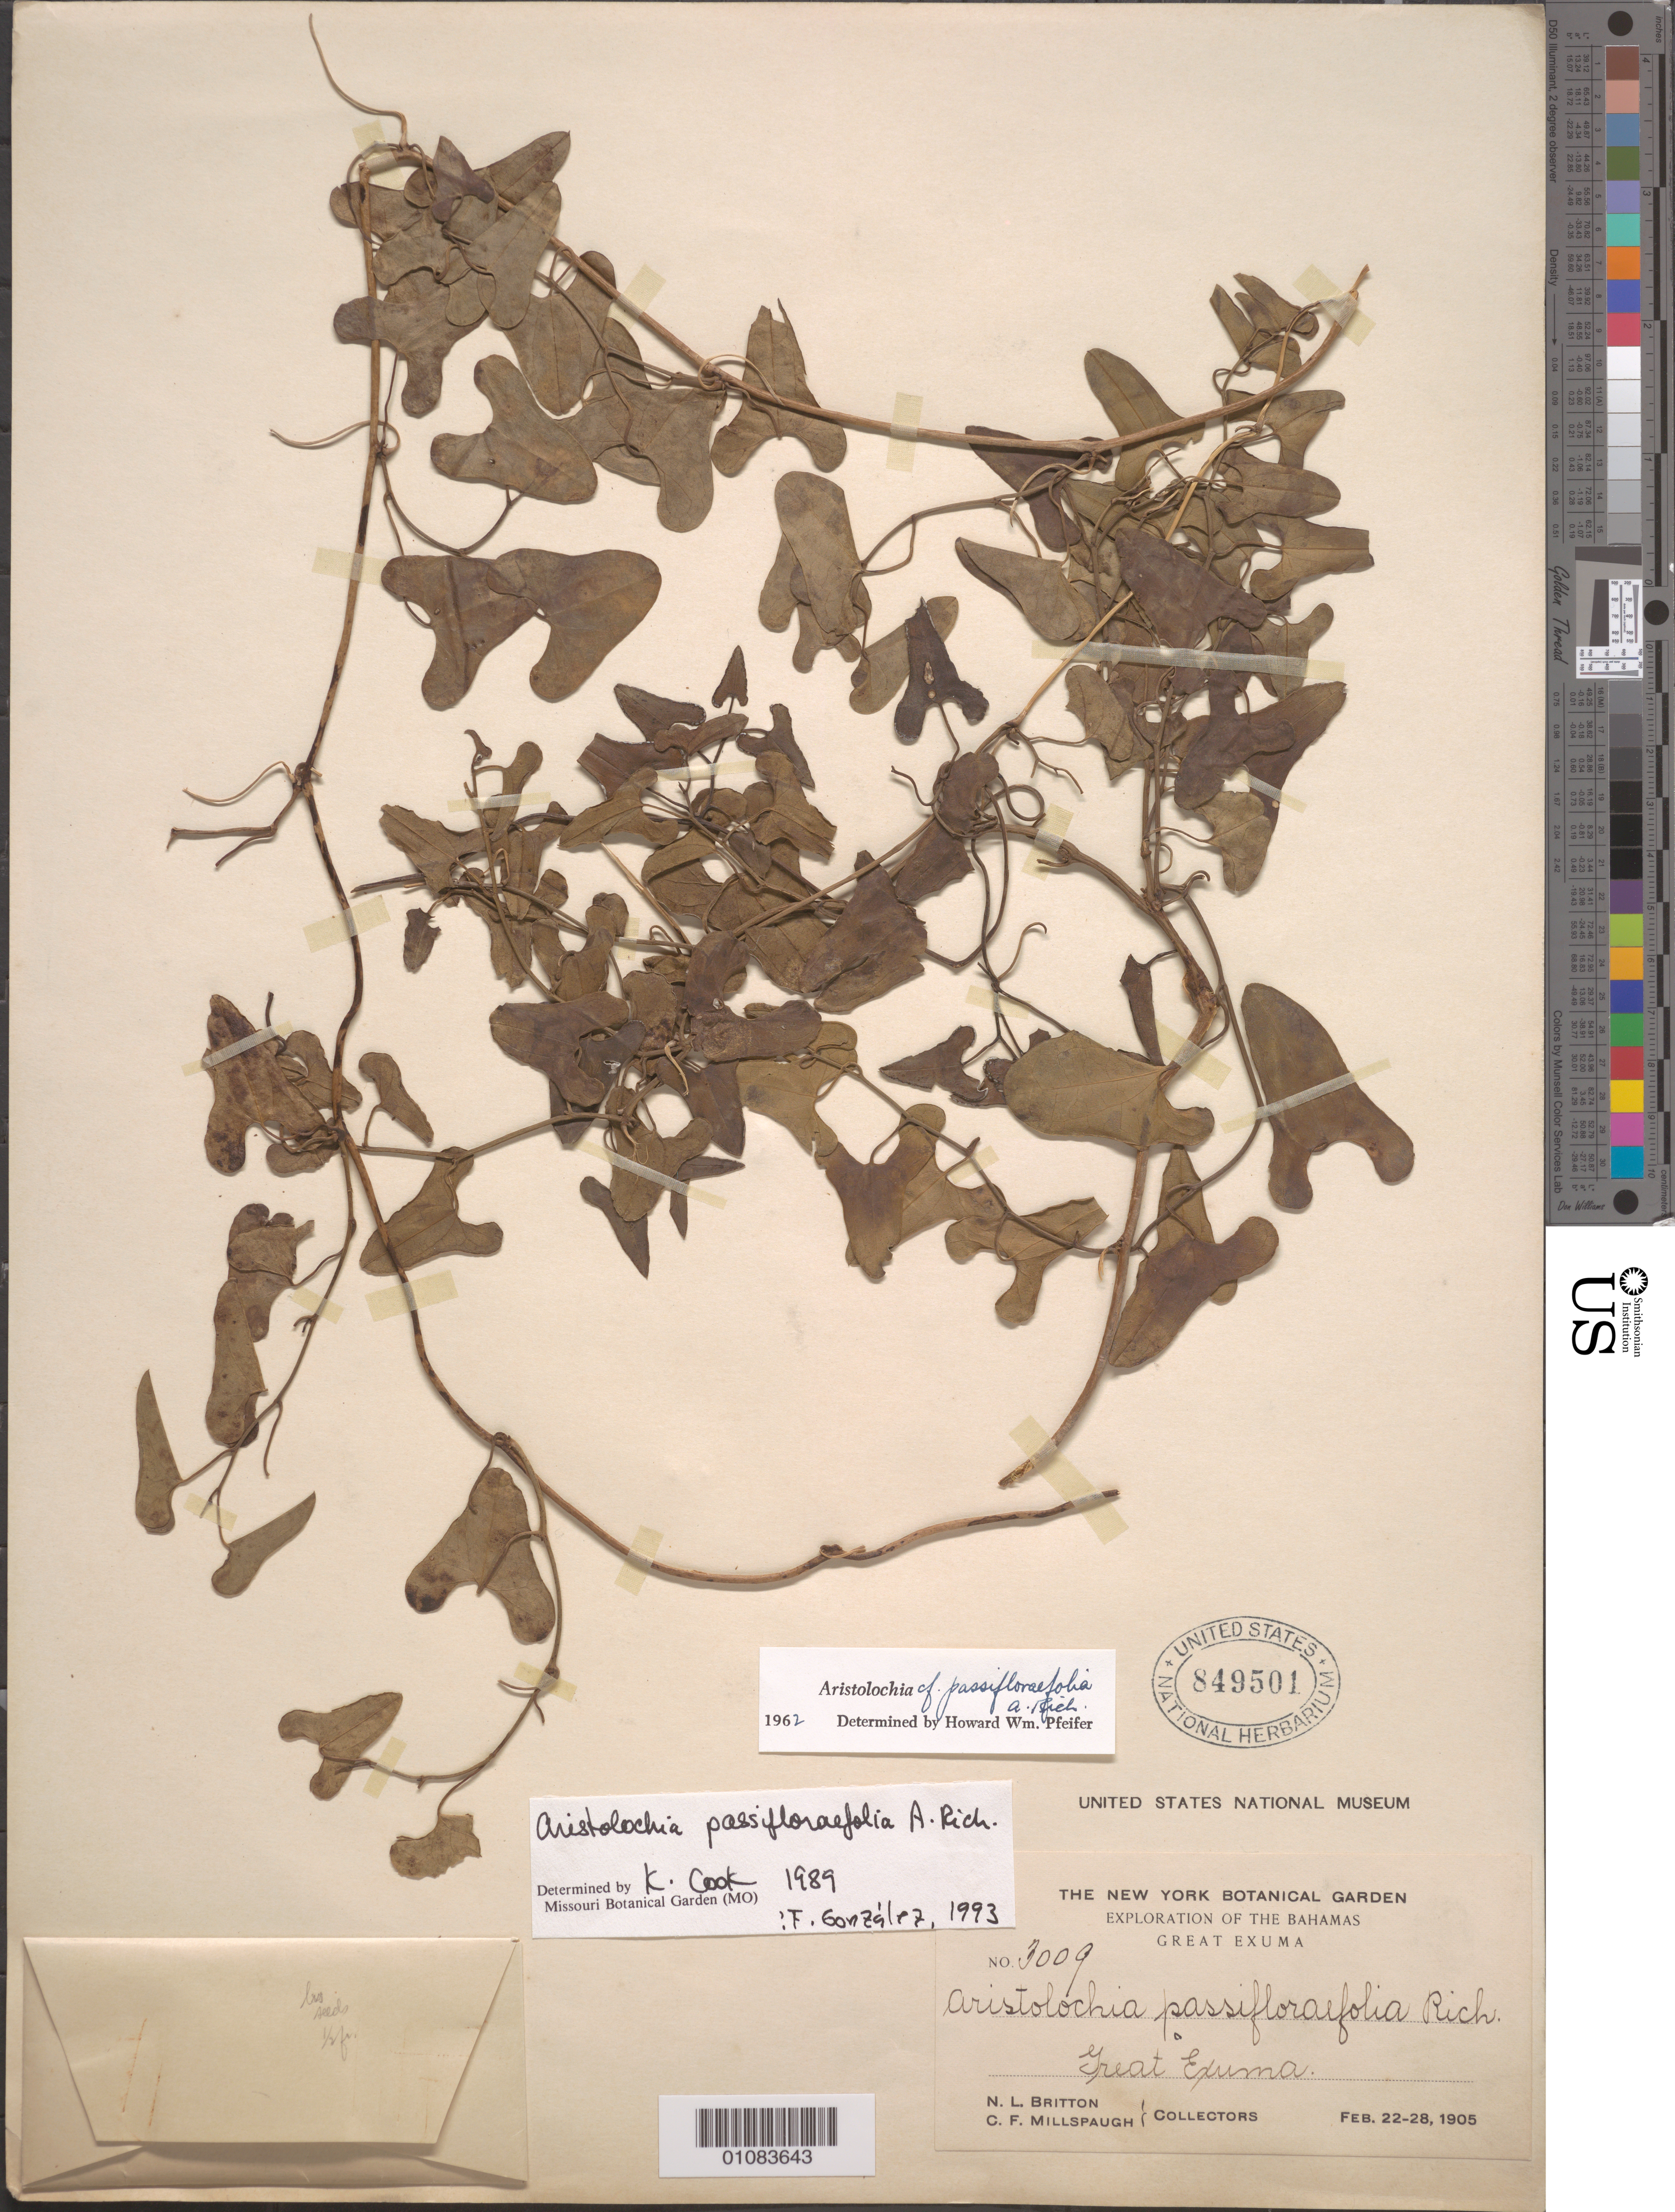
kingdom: Plantae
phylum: Tracheophyta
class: Magnoliopsida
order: Piperales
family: Aristolochiaceae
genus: Aristolochia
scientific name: Aristolochia passiflorifolia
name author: A. Rich.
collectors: N. Britton & C. F. Millspaugh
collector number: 3009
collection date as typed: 22 Feb 1905 to 28 Feb 1905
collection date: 1905-02-22/1905-02-28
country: Bahamas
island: Great Exuma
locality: Great Exuma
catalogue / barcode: US 849501